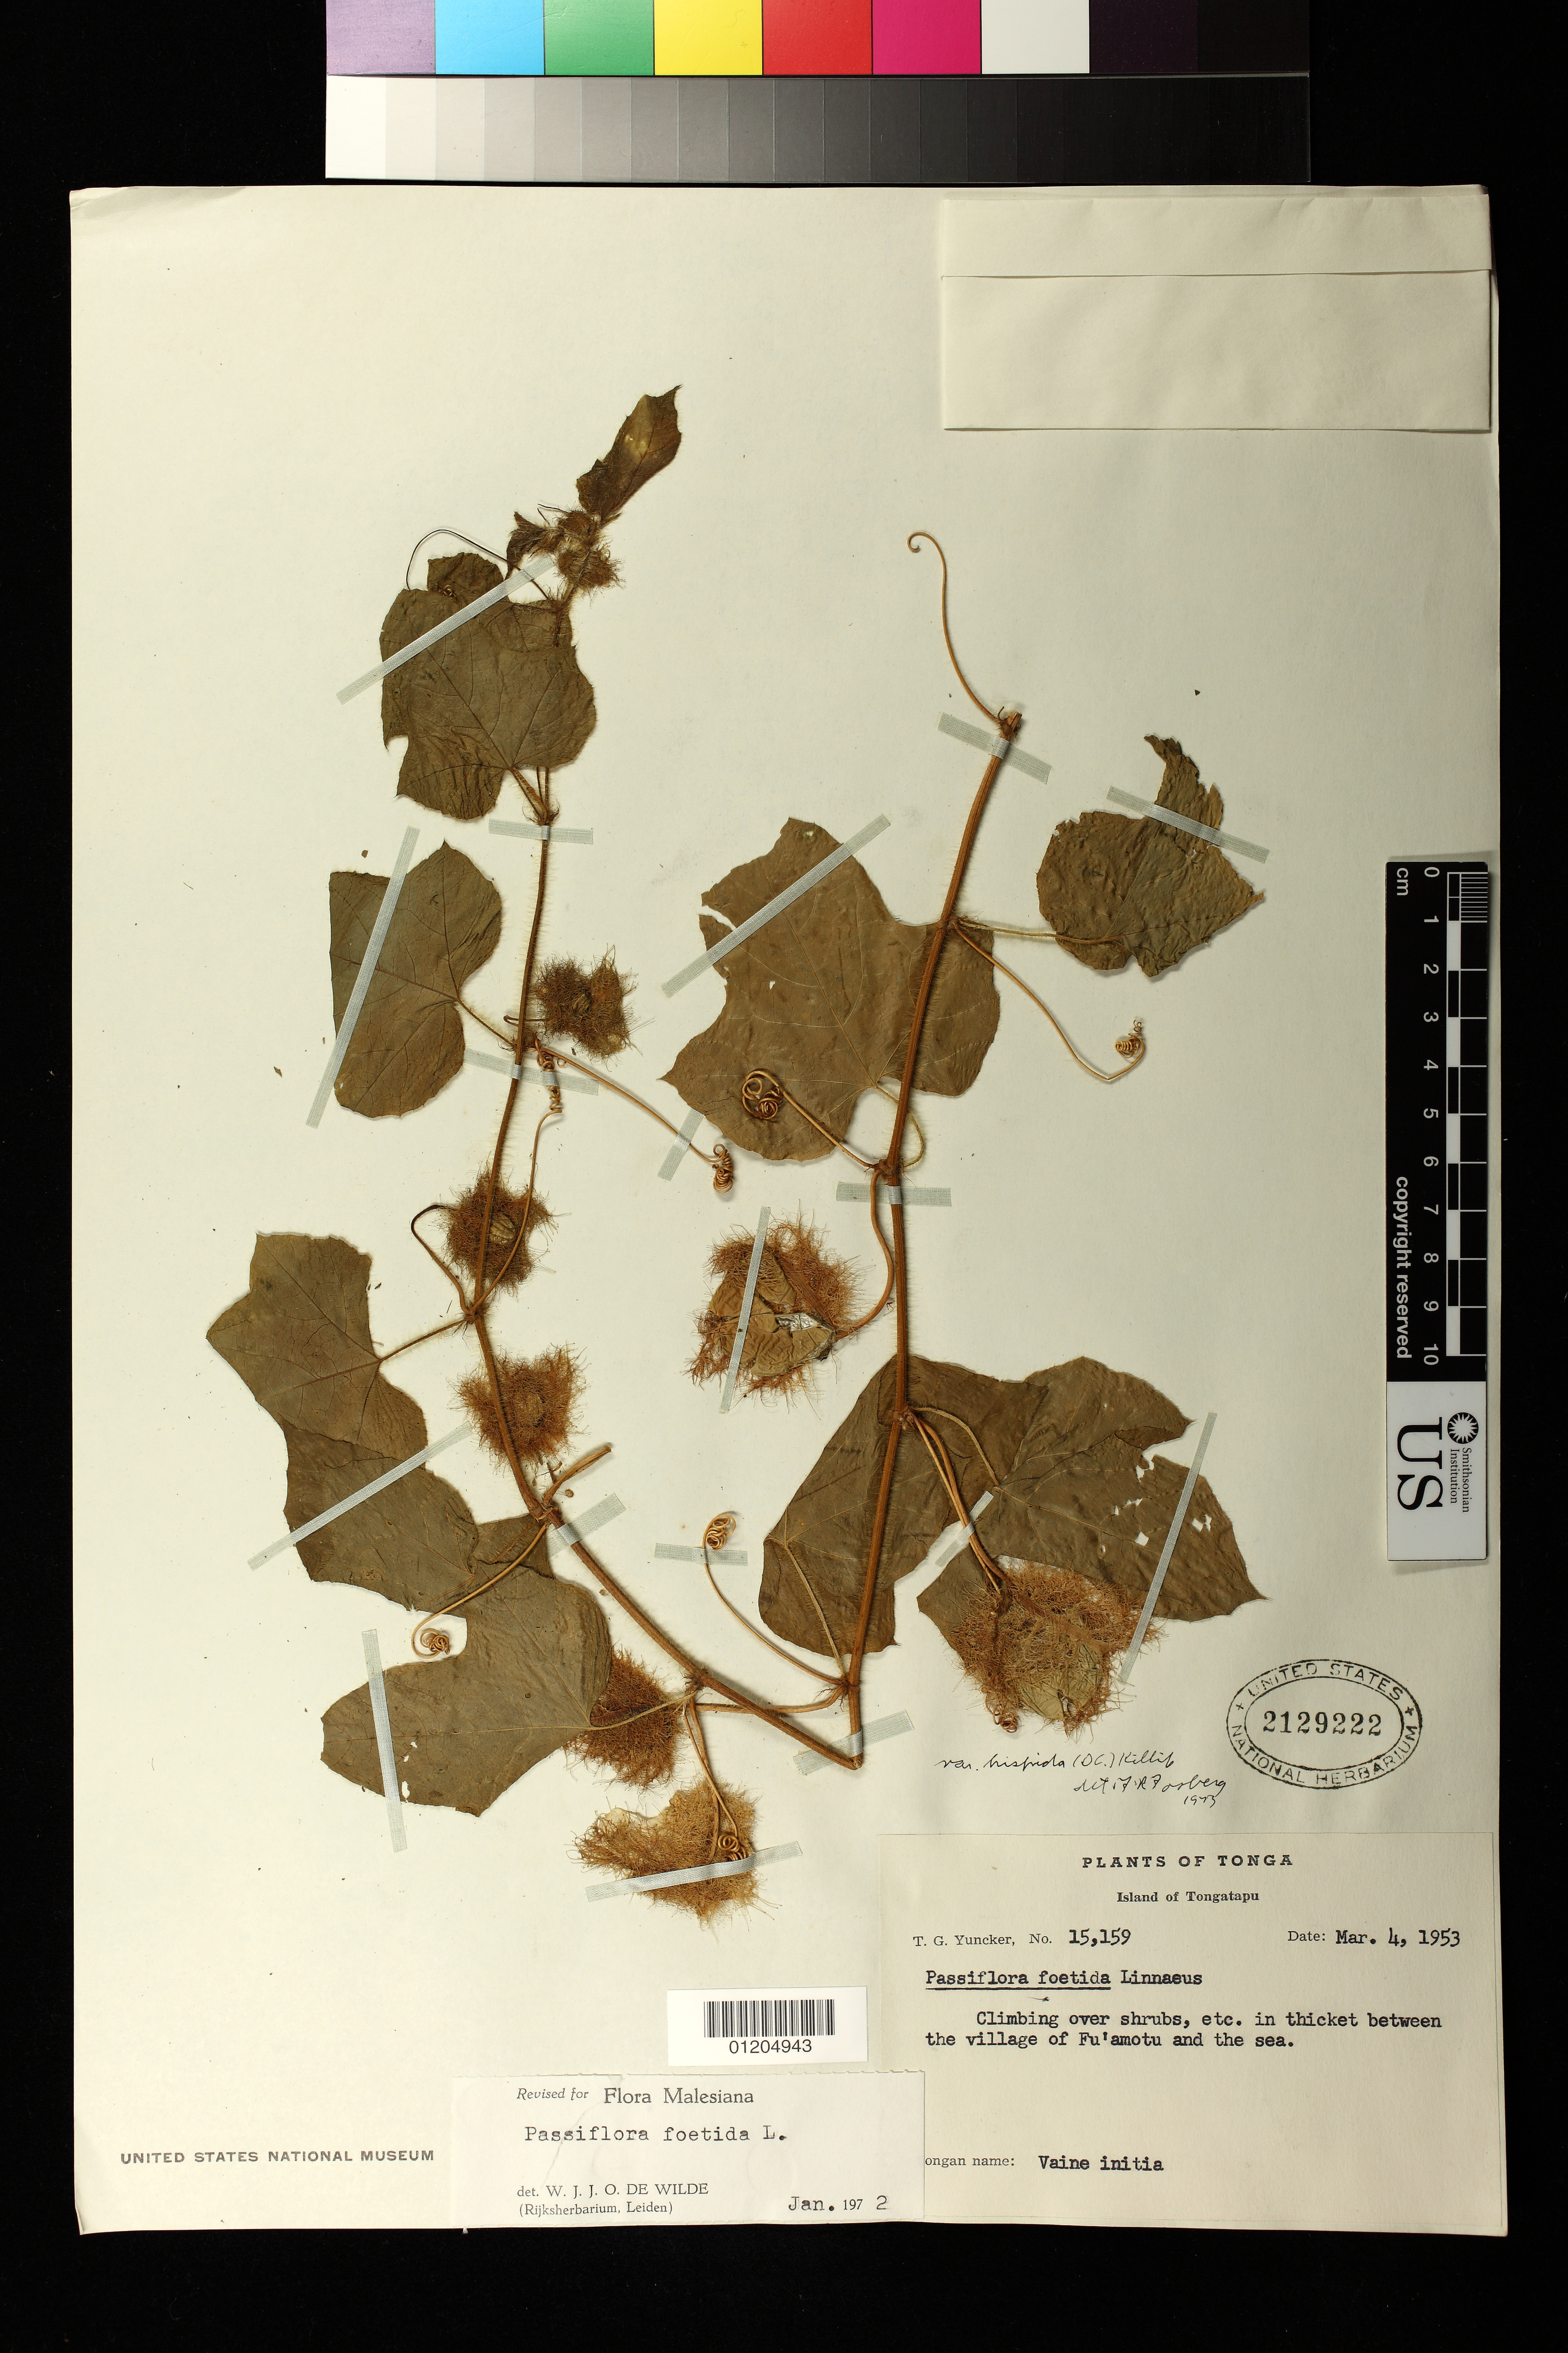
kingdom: Plantae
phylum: Tracheophyta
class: Magnoliopsida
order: Malpighiales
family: Passifloraceae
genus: Passiflora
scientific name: Passiflora foetida var. hispida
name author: (DC. ex Triana & Planch.) Killip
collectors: T. G. Yuncker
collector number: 15,159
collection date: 1953-03-04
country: Tonga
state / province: Tongatapu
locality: in thicket between the village of Fu'amotu and the sea.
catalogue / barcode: US 2129222